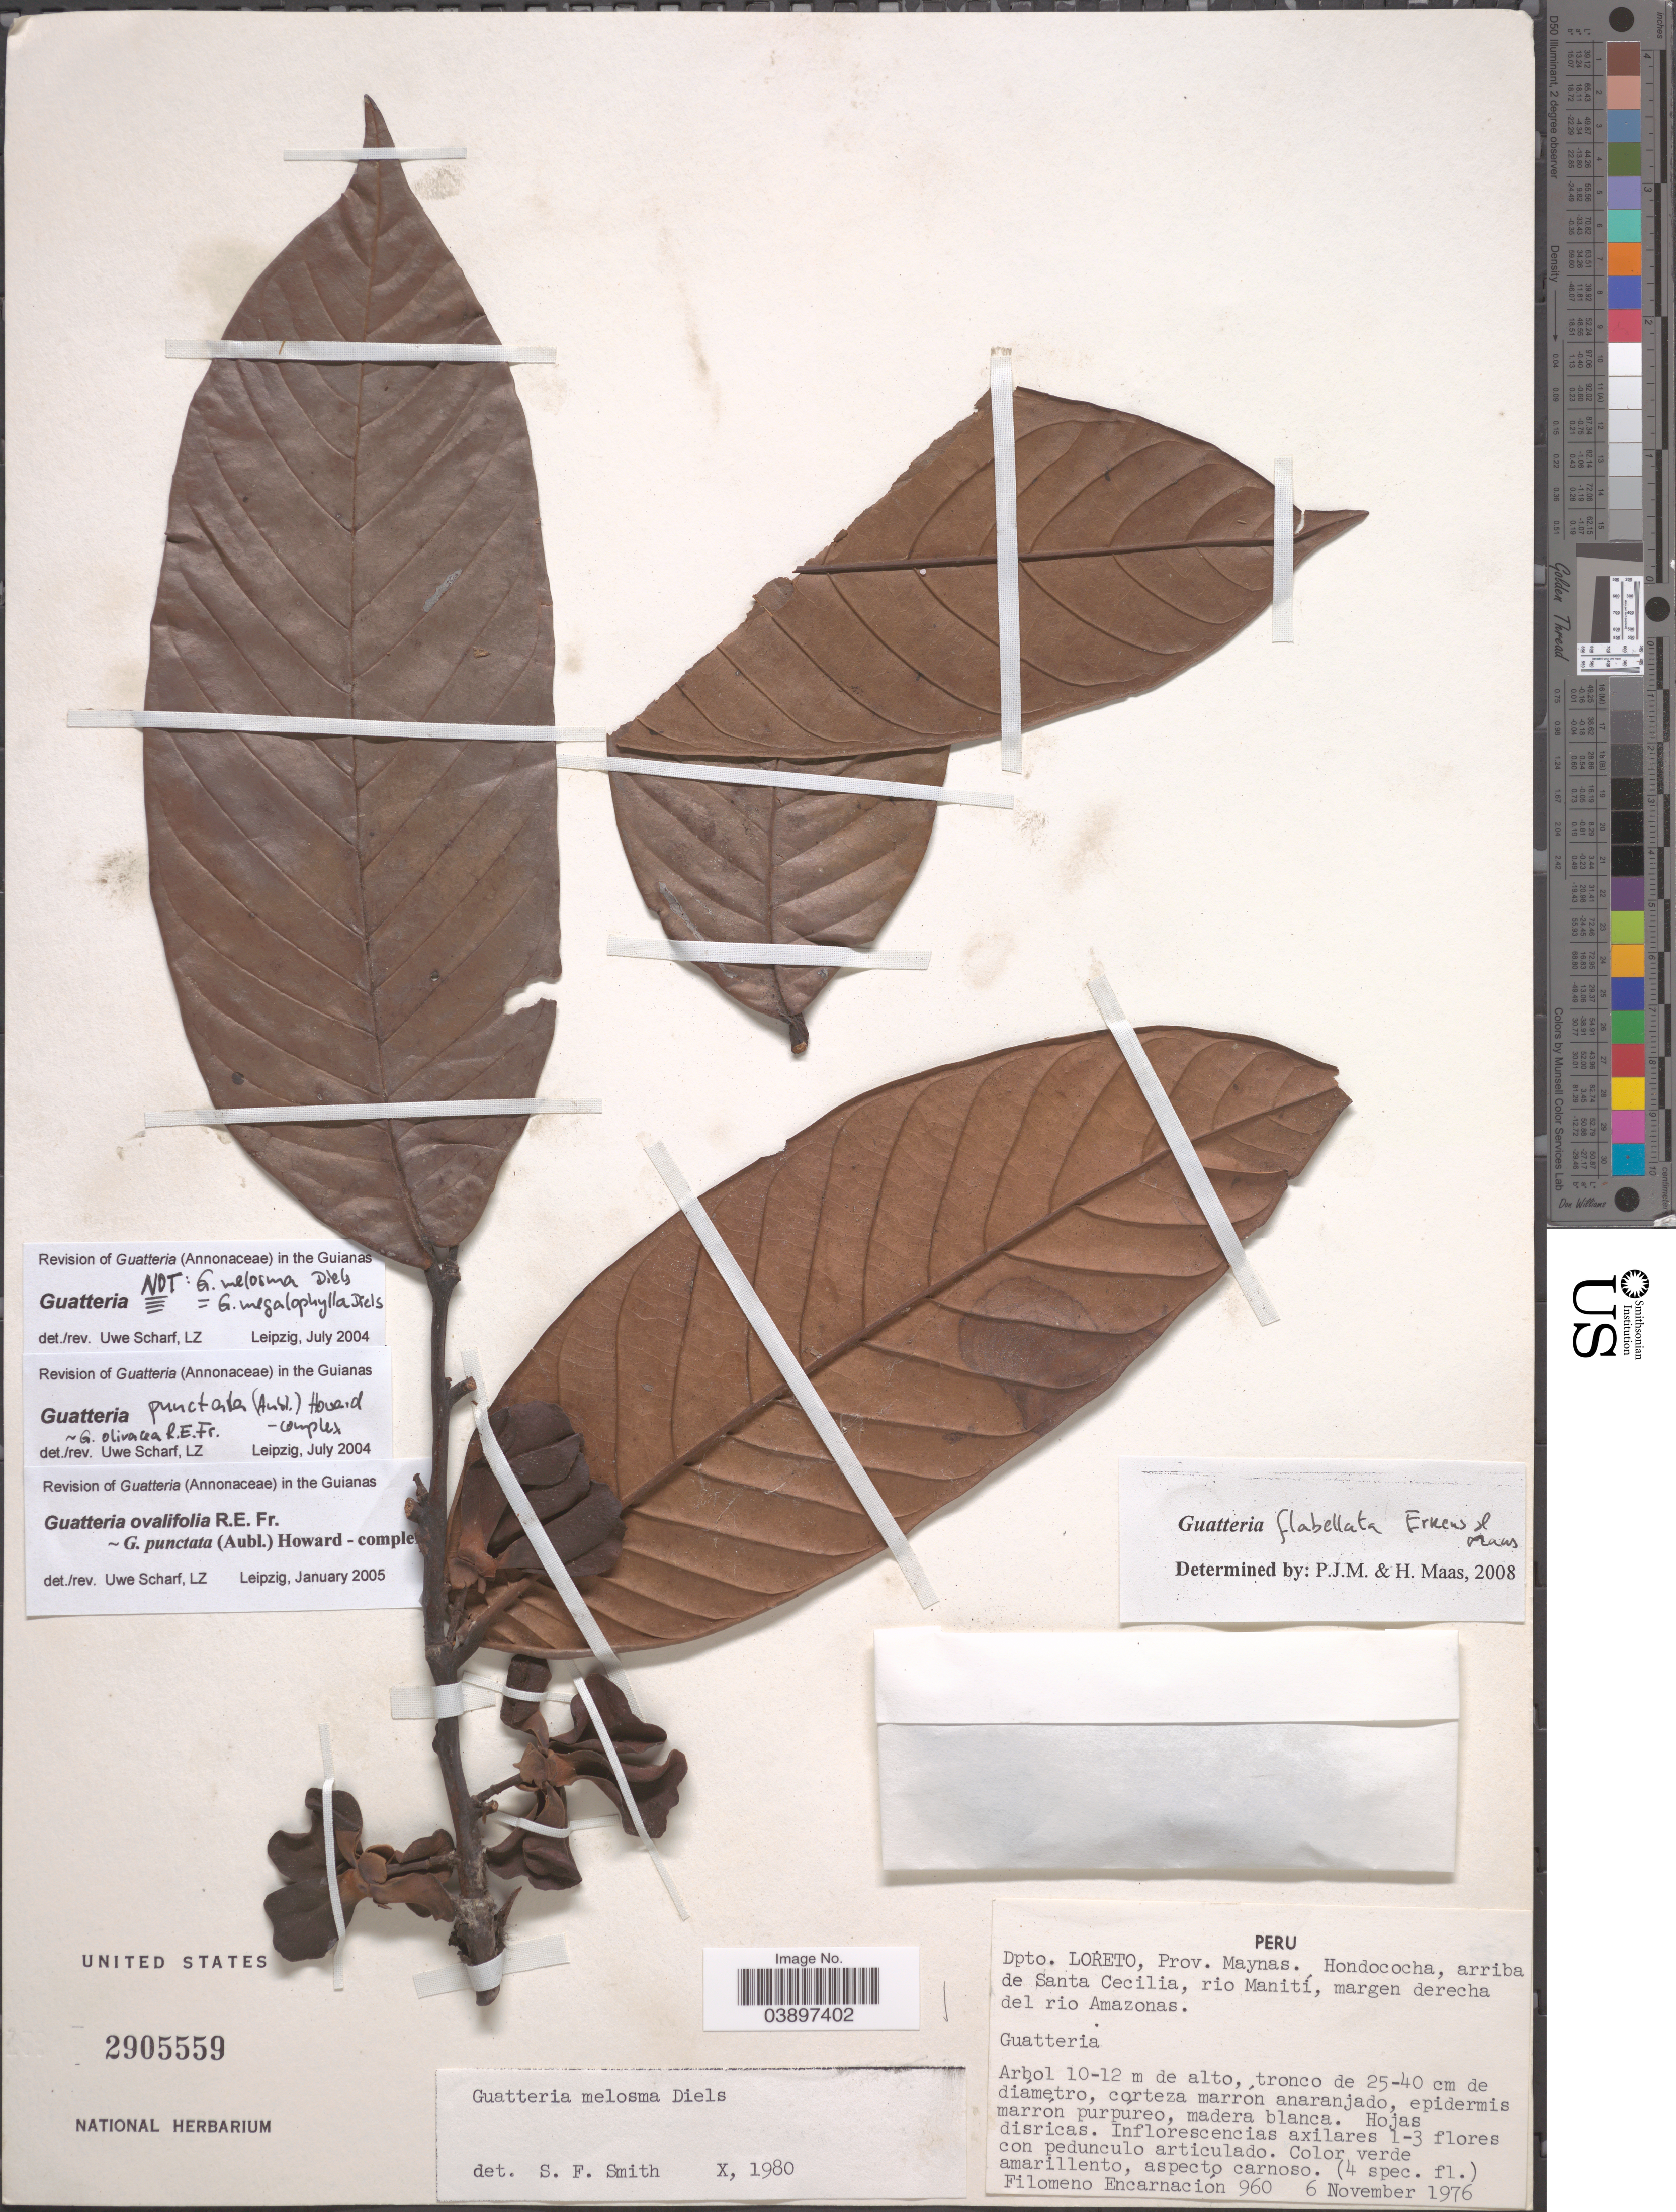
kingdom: Plantae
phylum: Tracheophyta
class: Magnoliopsida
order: Magnoliales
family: Annonaceae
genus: Guatteria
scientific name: Guatteria flabellata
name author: Erkens ex Maas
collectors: F. Encarnación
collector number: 960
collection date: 1976-11-06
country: Peru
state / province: Loreto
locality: Dpto. Loreto, Prov. Maynas. Hondococha, arriba de Santa Cecilia, rio Manití, margen derecha del rio Amazonas.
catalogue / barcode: US 2905559